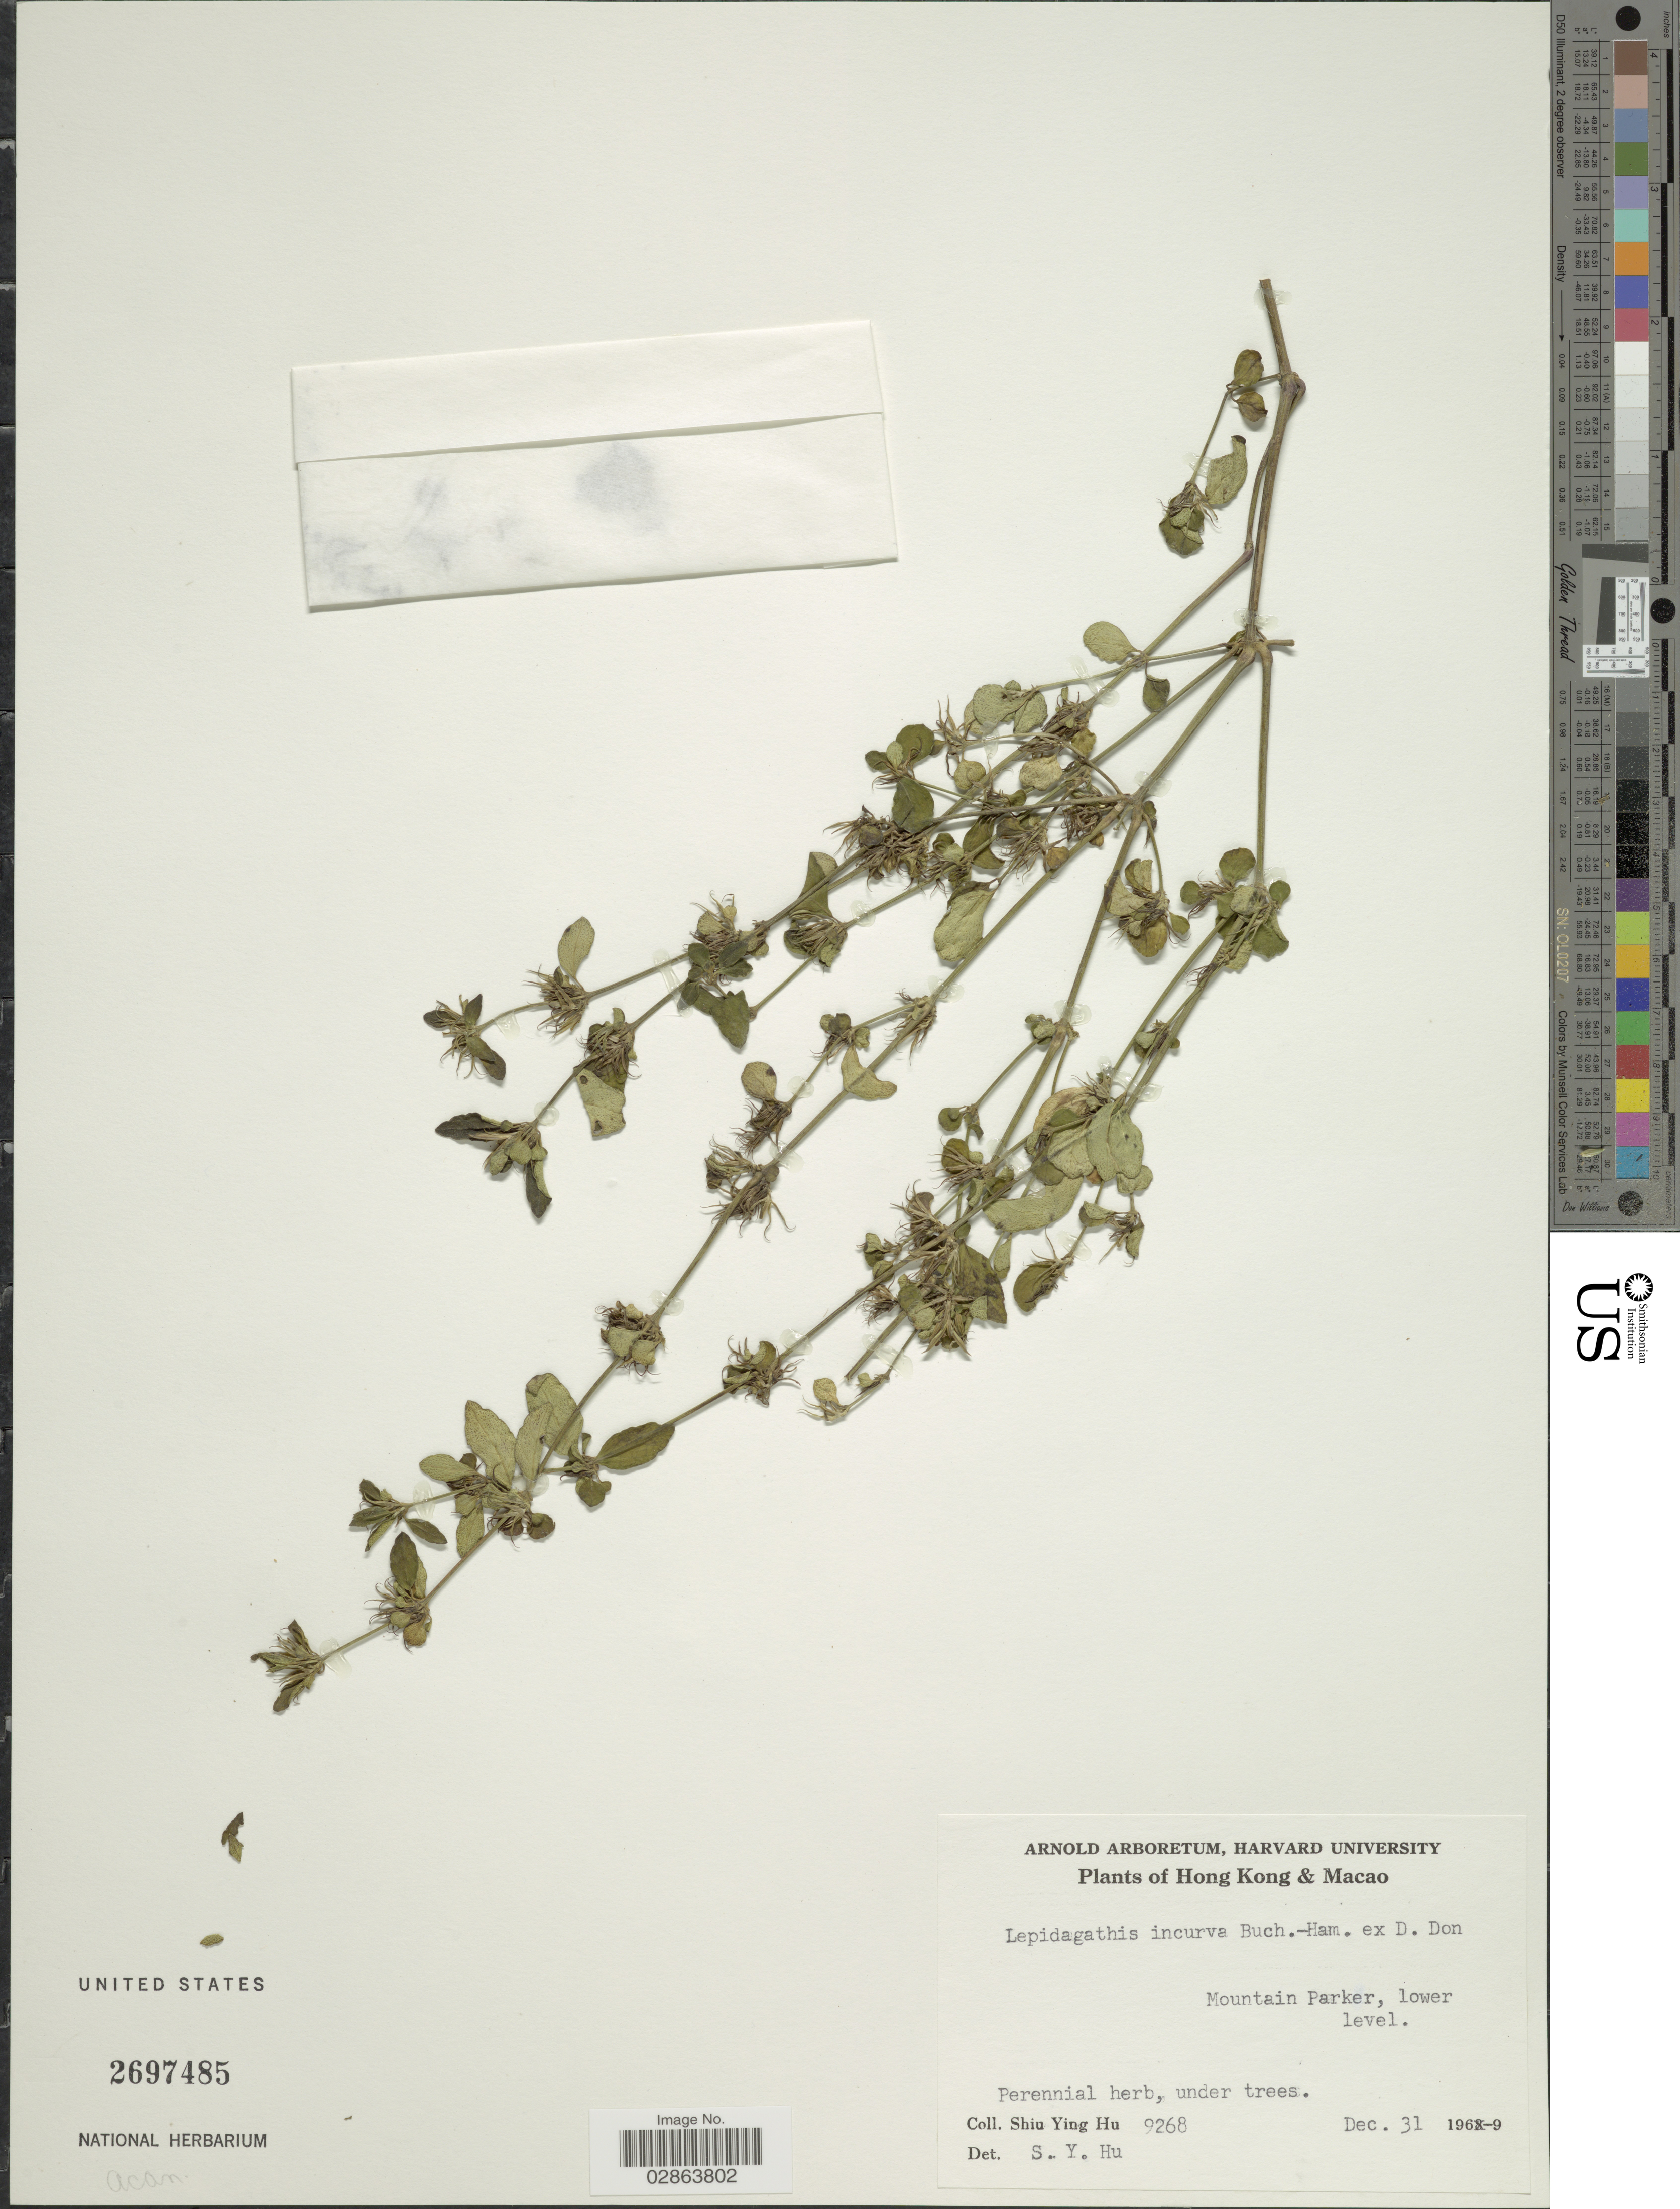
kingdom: Plantae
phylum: Tracheophyta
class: Magnoliopsida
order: Lamiales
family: Acanthaceae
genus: Lepidagathis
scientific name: Lepidagathis incurva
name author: Buch.-Ham. ex D. Don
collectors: S. Y. Hu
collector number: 9268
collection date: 1969-12-31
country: China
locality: Mountain Parker, lower level, Hong Kong & Macao.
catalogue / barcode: US 2697485